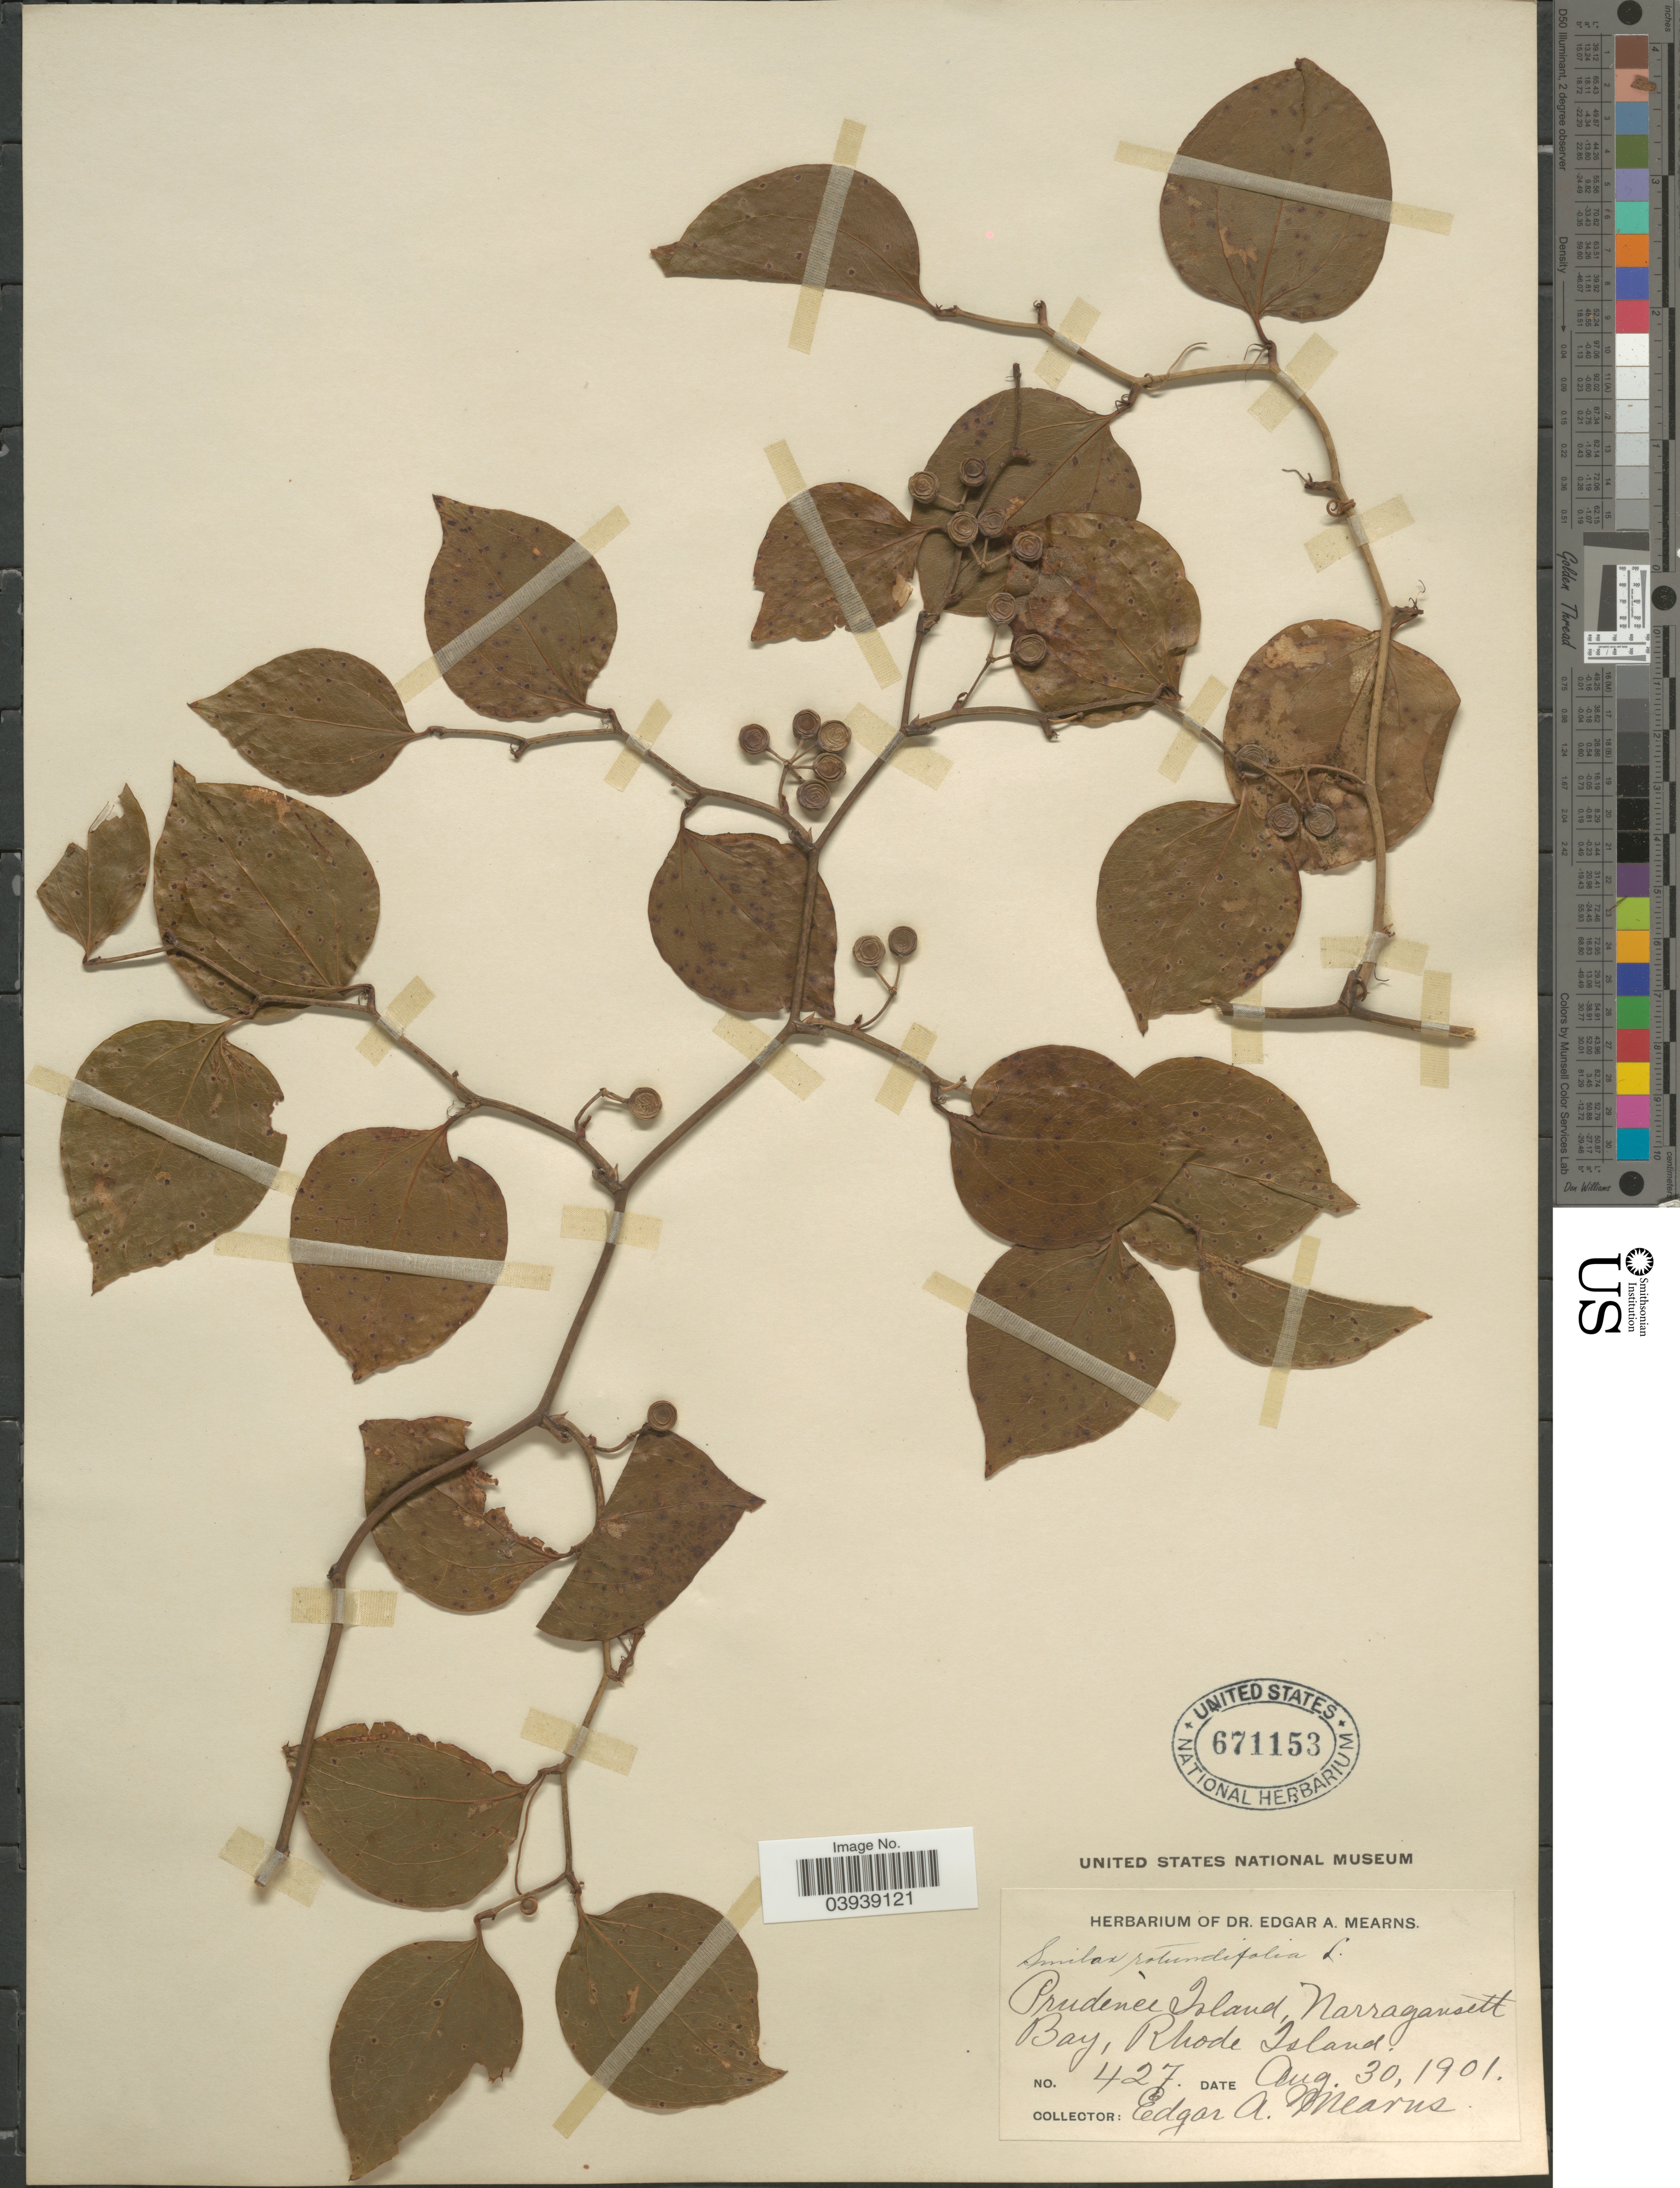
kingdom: Plantae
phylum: Tracheophyta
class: Liliopsida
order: Liliales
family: Smilacaceae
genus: Smilax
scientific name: Smilax rotundifolia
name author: L.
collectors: E. A. Mearns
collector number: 427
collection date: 1901-08-30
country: United States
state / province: Rhode Island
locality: Prudence Island, Narragansett Bay.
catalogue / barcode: US 671153